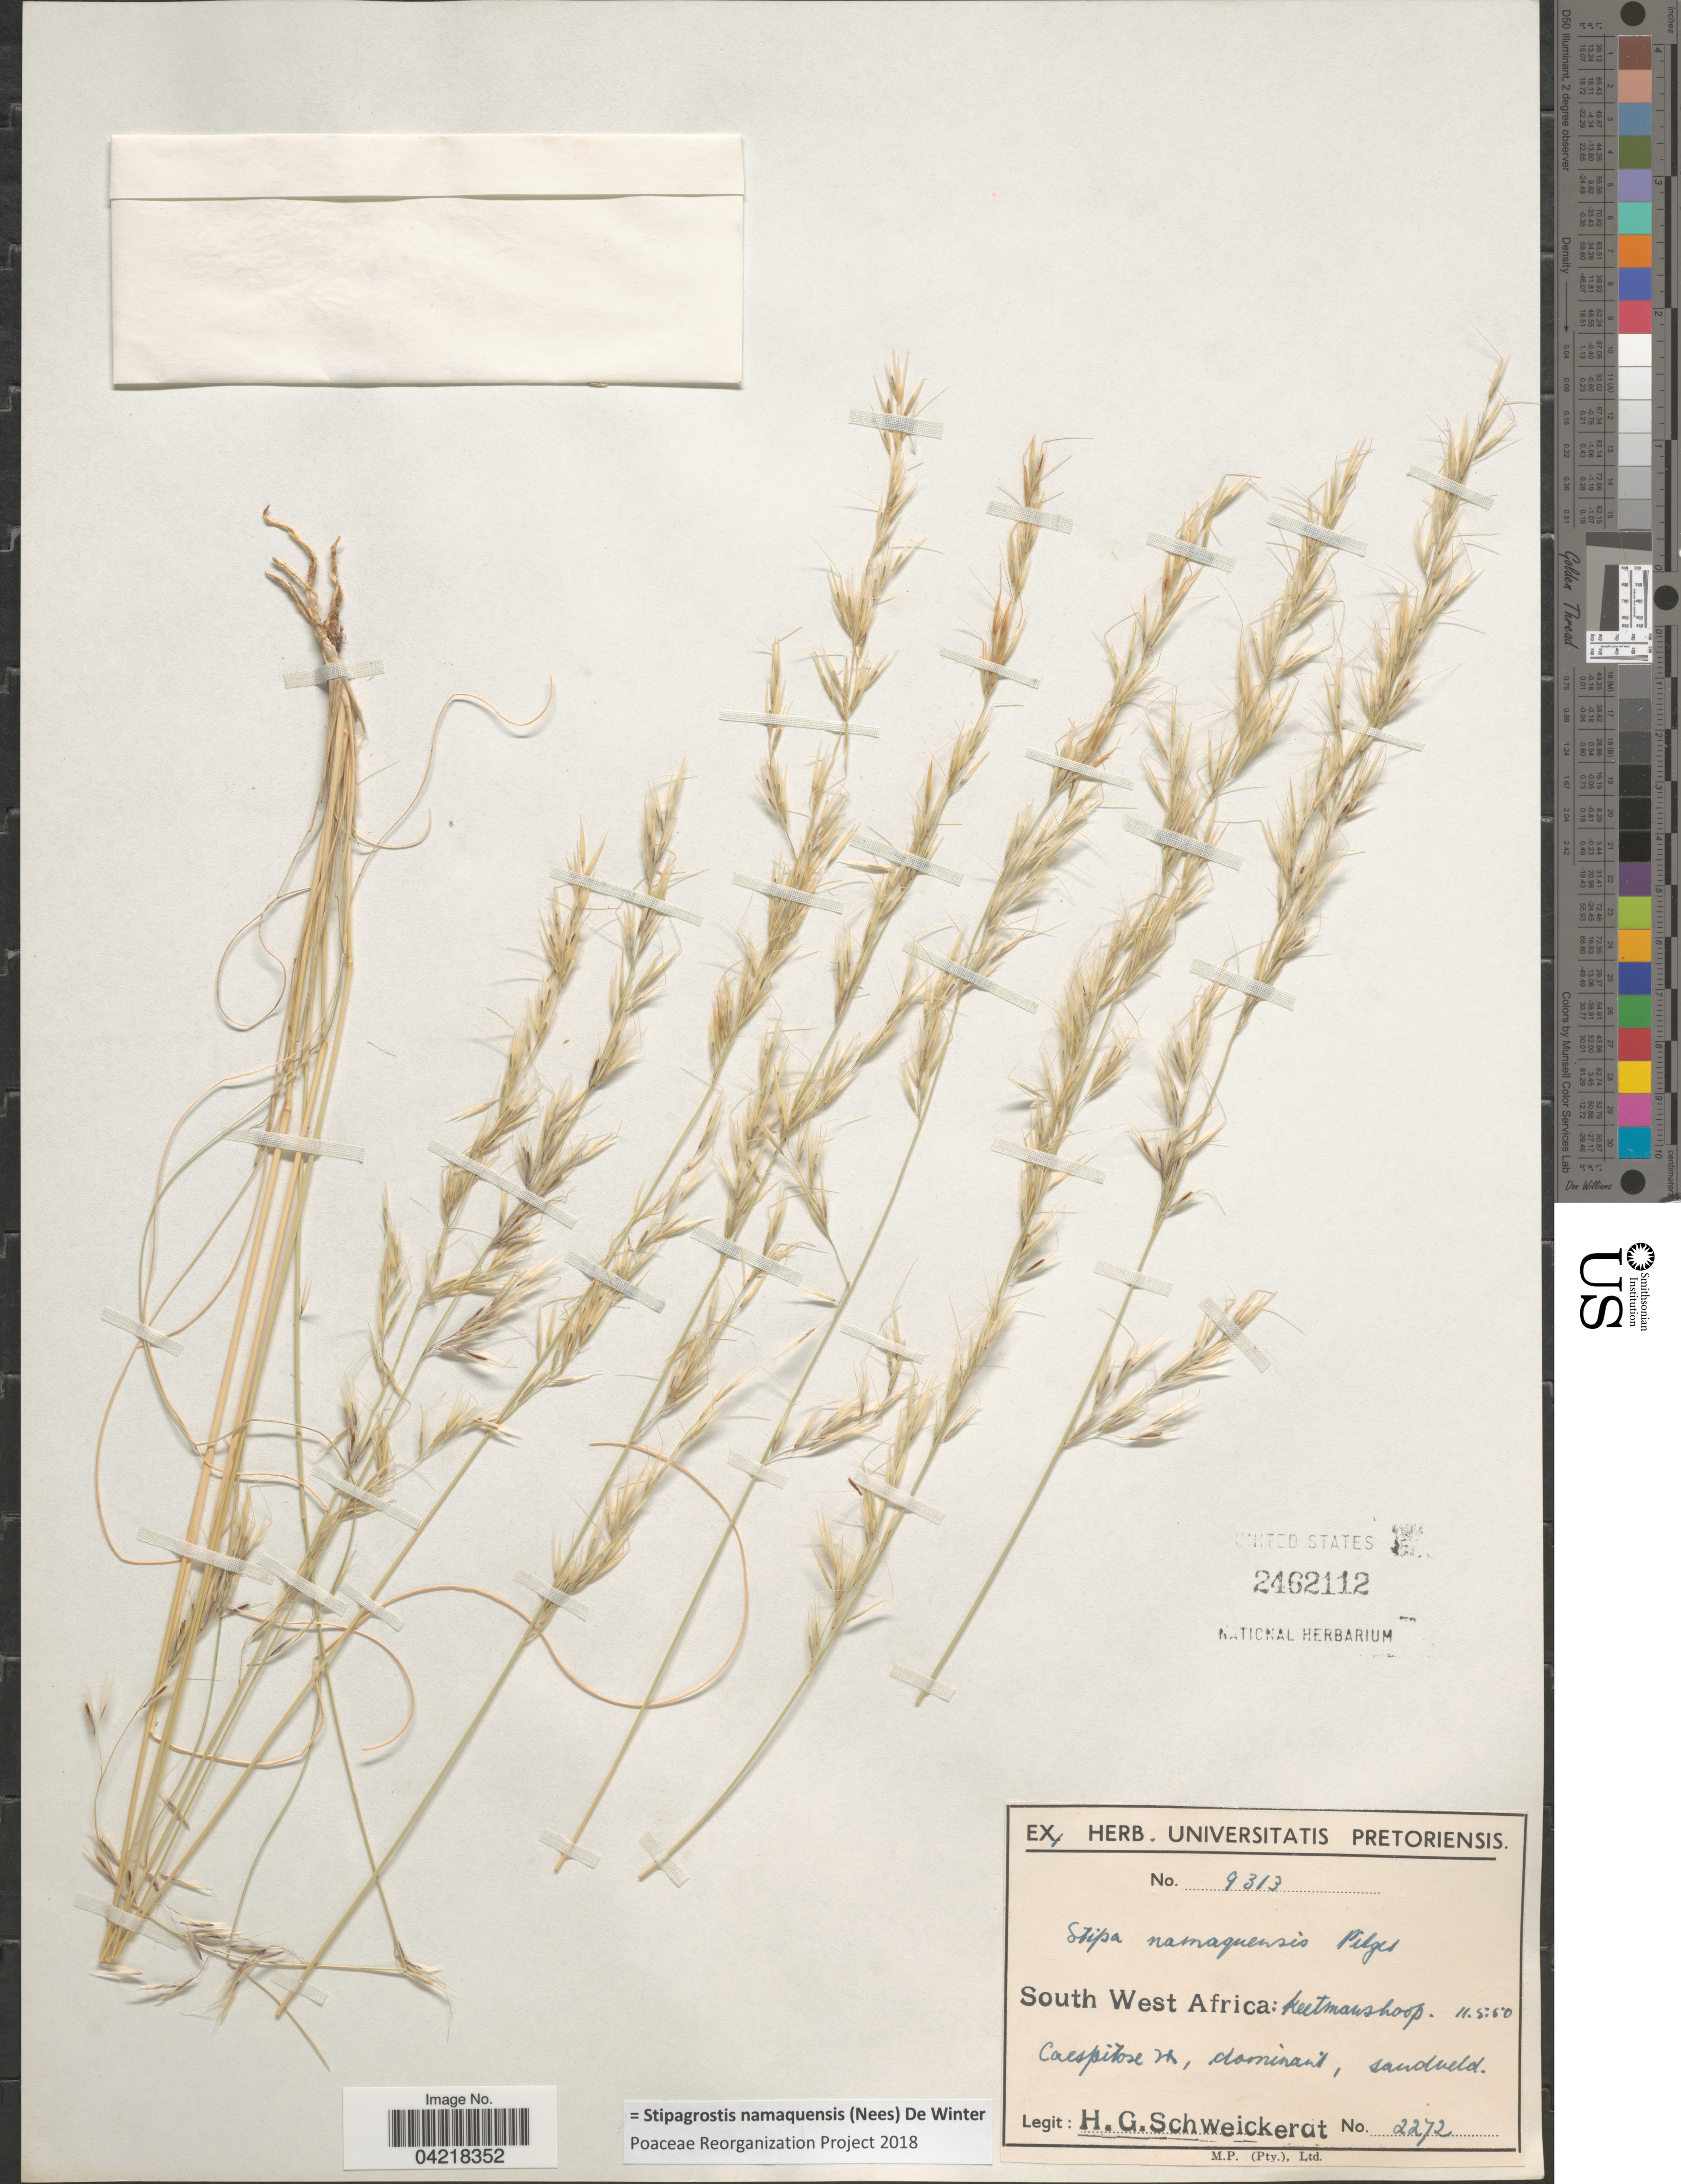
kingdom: Plantae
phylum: Tracheophyta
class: Liliopsida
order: Poales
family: Poaceae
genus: Stipagrostis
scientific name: Stipagrostis namaquensis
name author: (Nees) De Winter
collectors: H. Schweickerdt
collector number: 2272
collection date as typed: Transcribed d/m/y: 11/5/50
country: Namibia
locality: South West Africa: Keetmanshoop.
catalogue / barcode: US 2462112